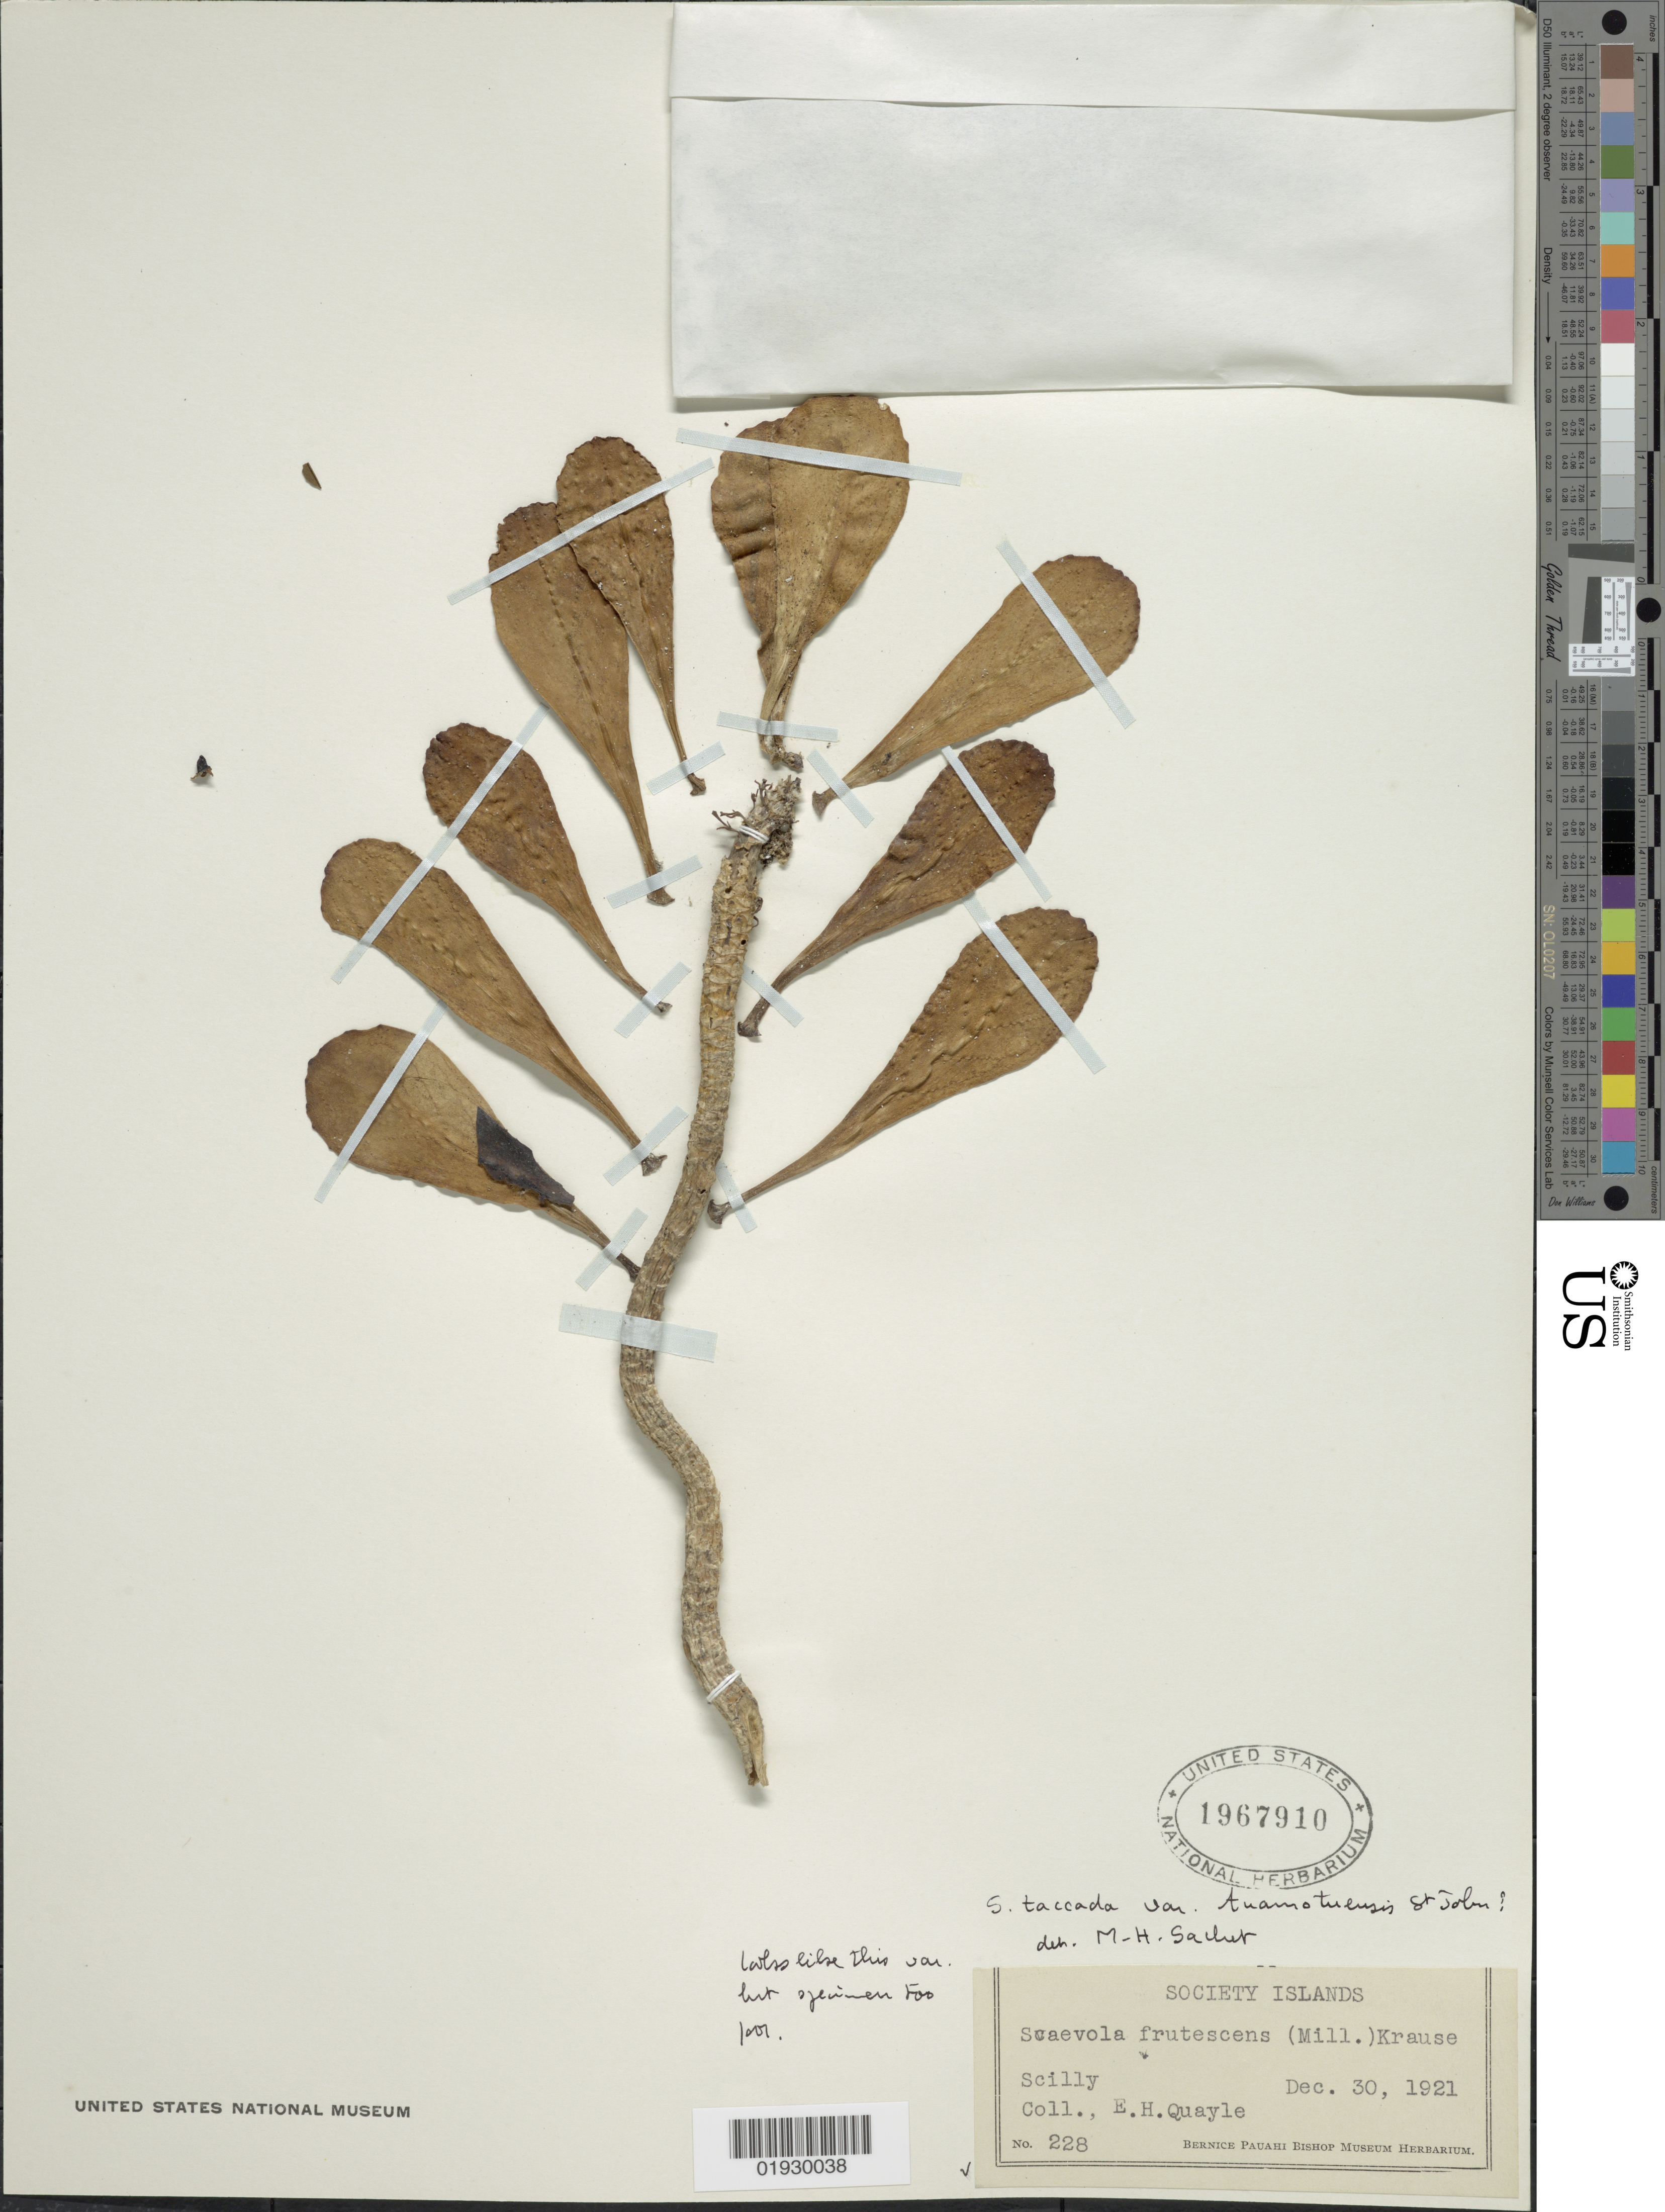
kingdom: Plantae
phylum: Tracheophyta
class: Magnoliopsida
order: Asterales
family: Goodeniaceae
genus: Scaevola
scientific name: Scaevola taccada var. tuamotensis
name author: H. St. John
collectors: E. Quayle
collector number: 228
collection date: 1921-12-30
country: French Polynesia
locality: Society Islands, Scilly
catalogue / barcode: US 1967910